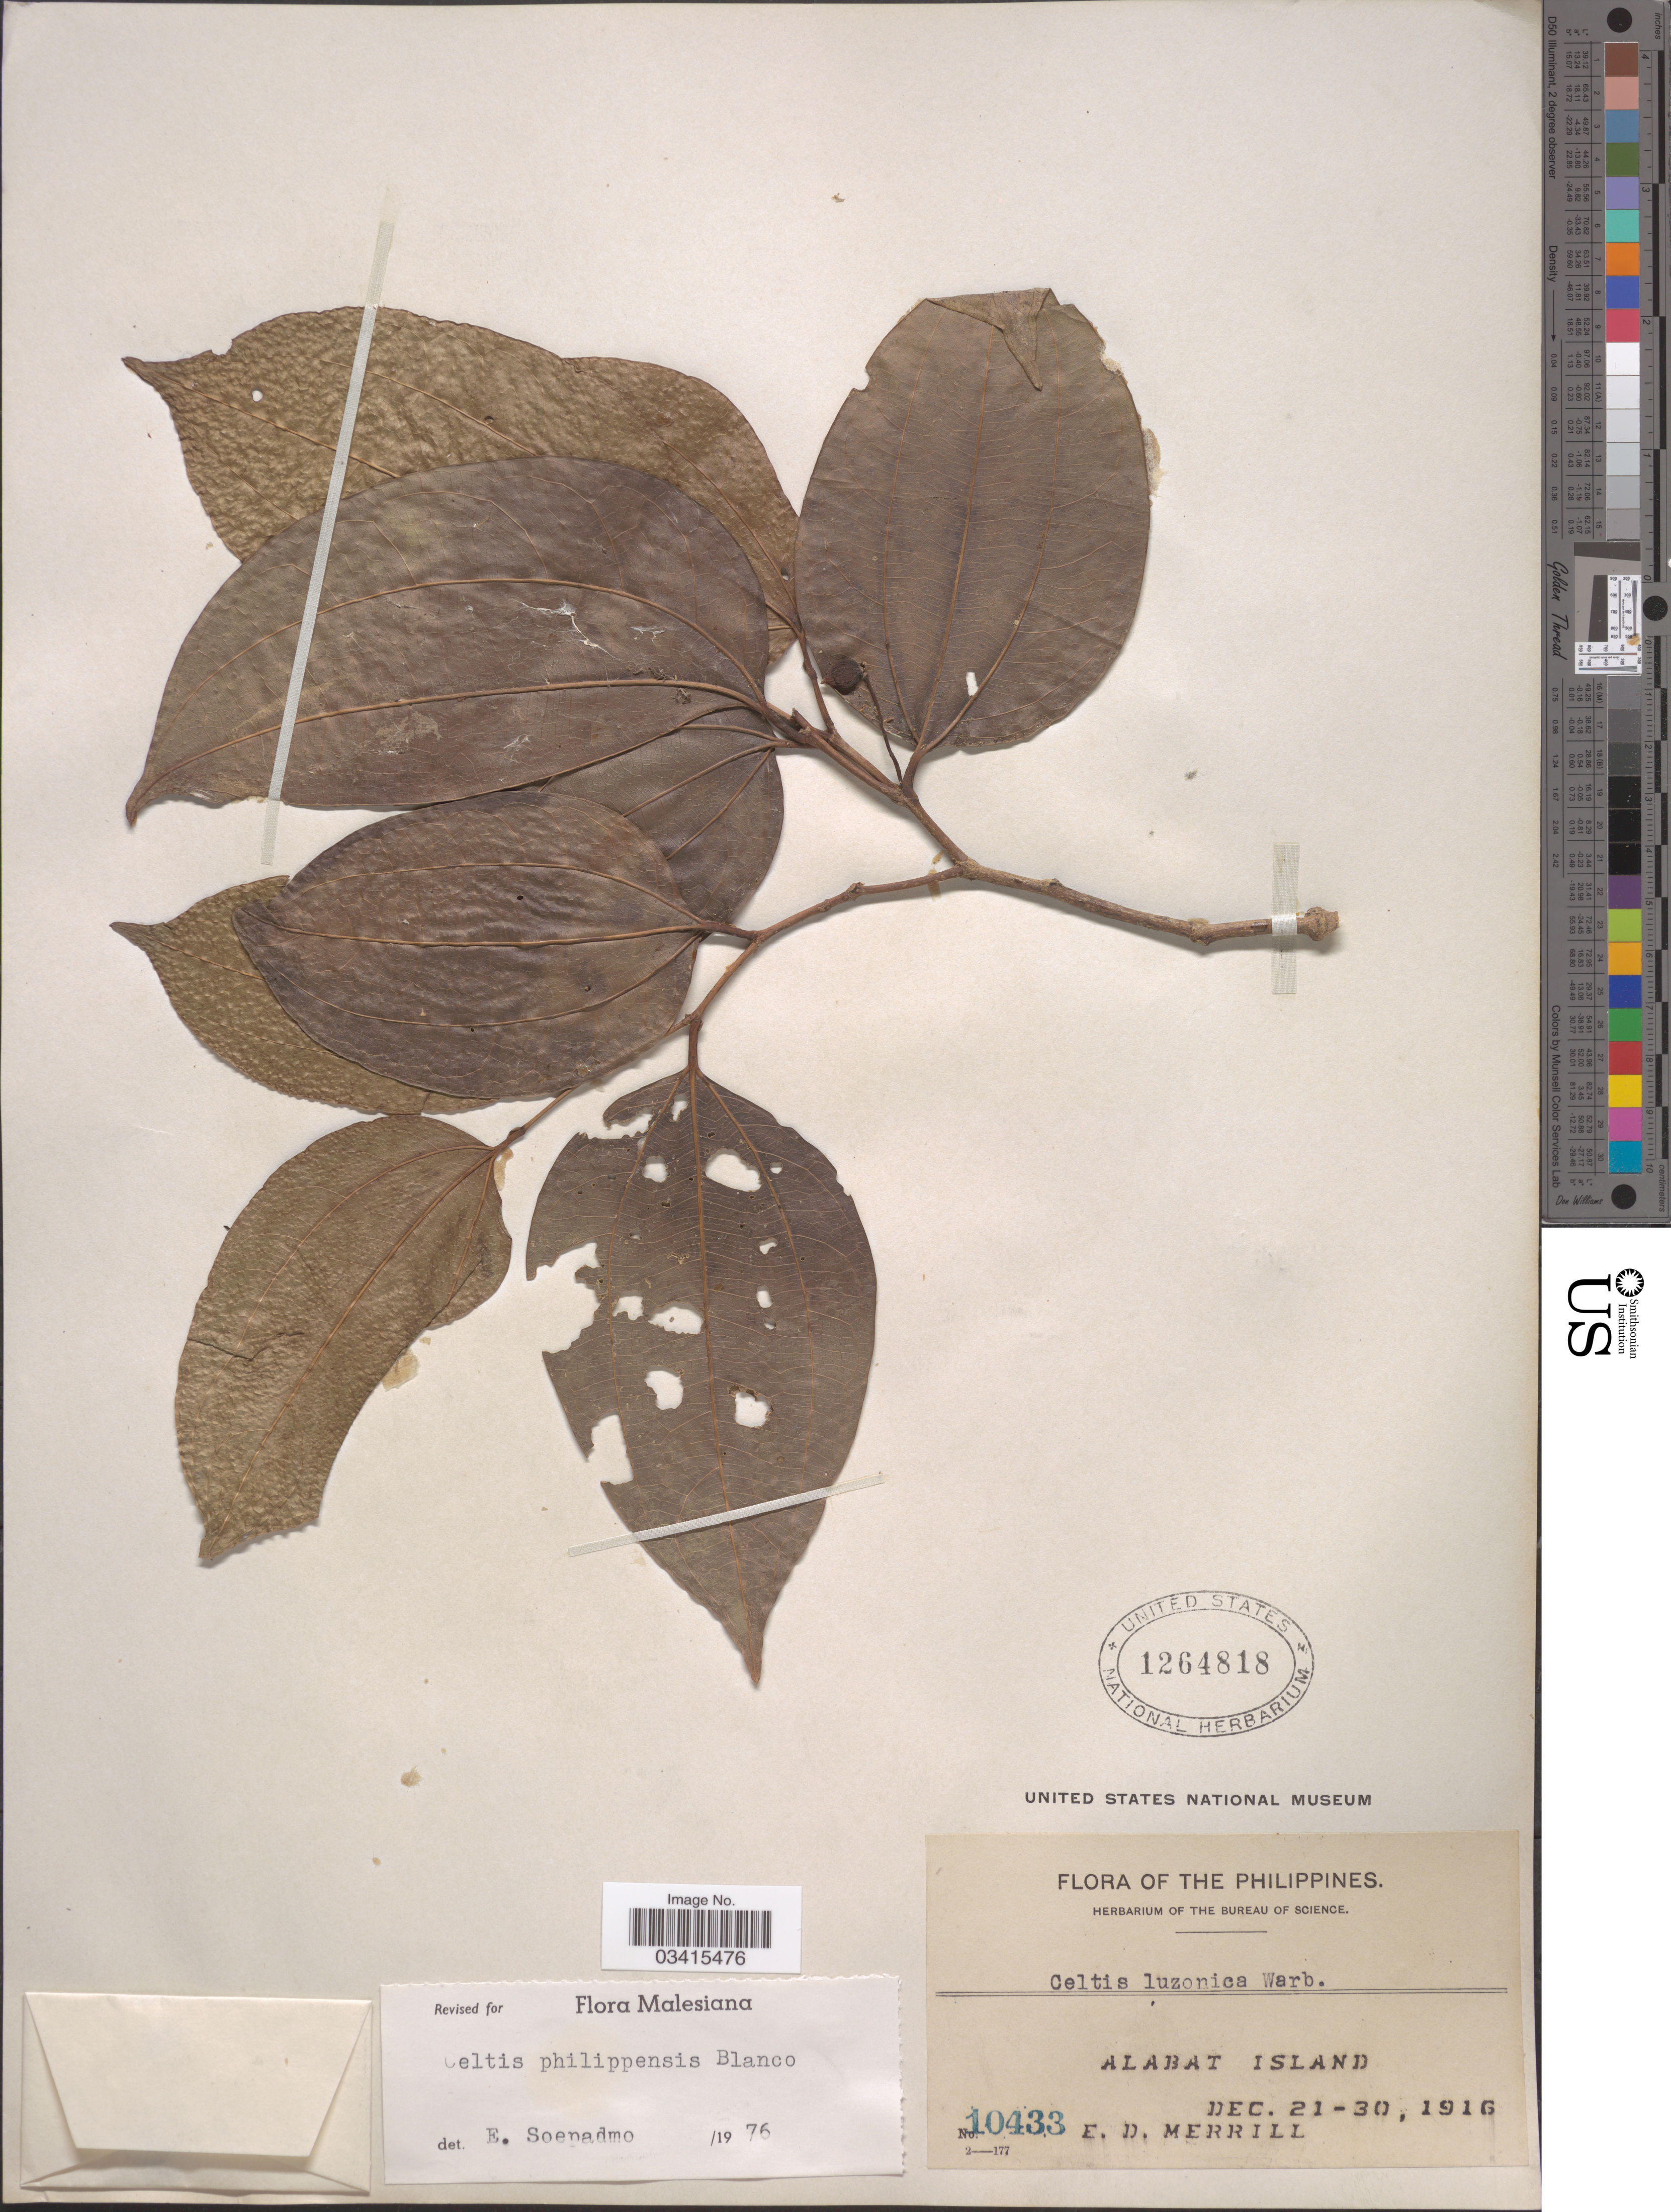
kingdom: Plantae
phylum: Tracheophyta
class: Magnoliopsida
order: Rosales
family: Cannabaceae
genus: Celtis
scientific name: Celtis philippensis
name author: Blanco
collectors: E. D. Merrill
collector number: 10433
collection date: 1916-12-21/1916-12-30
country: Philippines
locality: Alabat Island.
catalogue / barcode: US 1264818